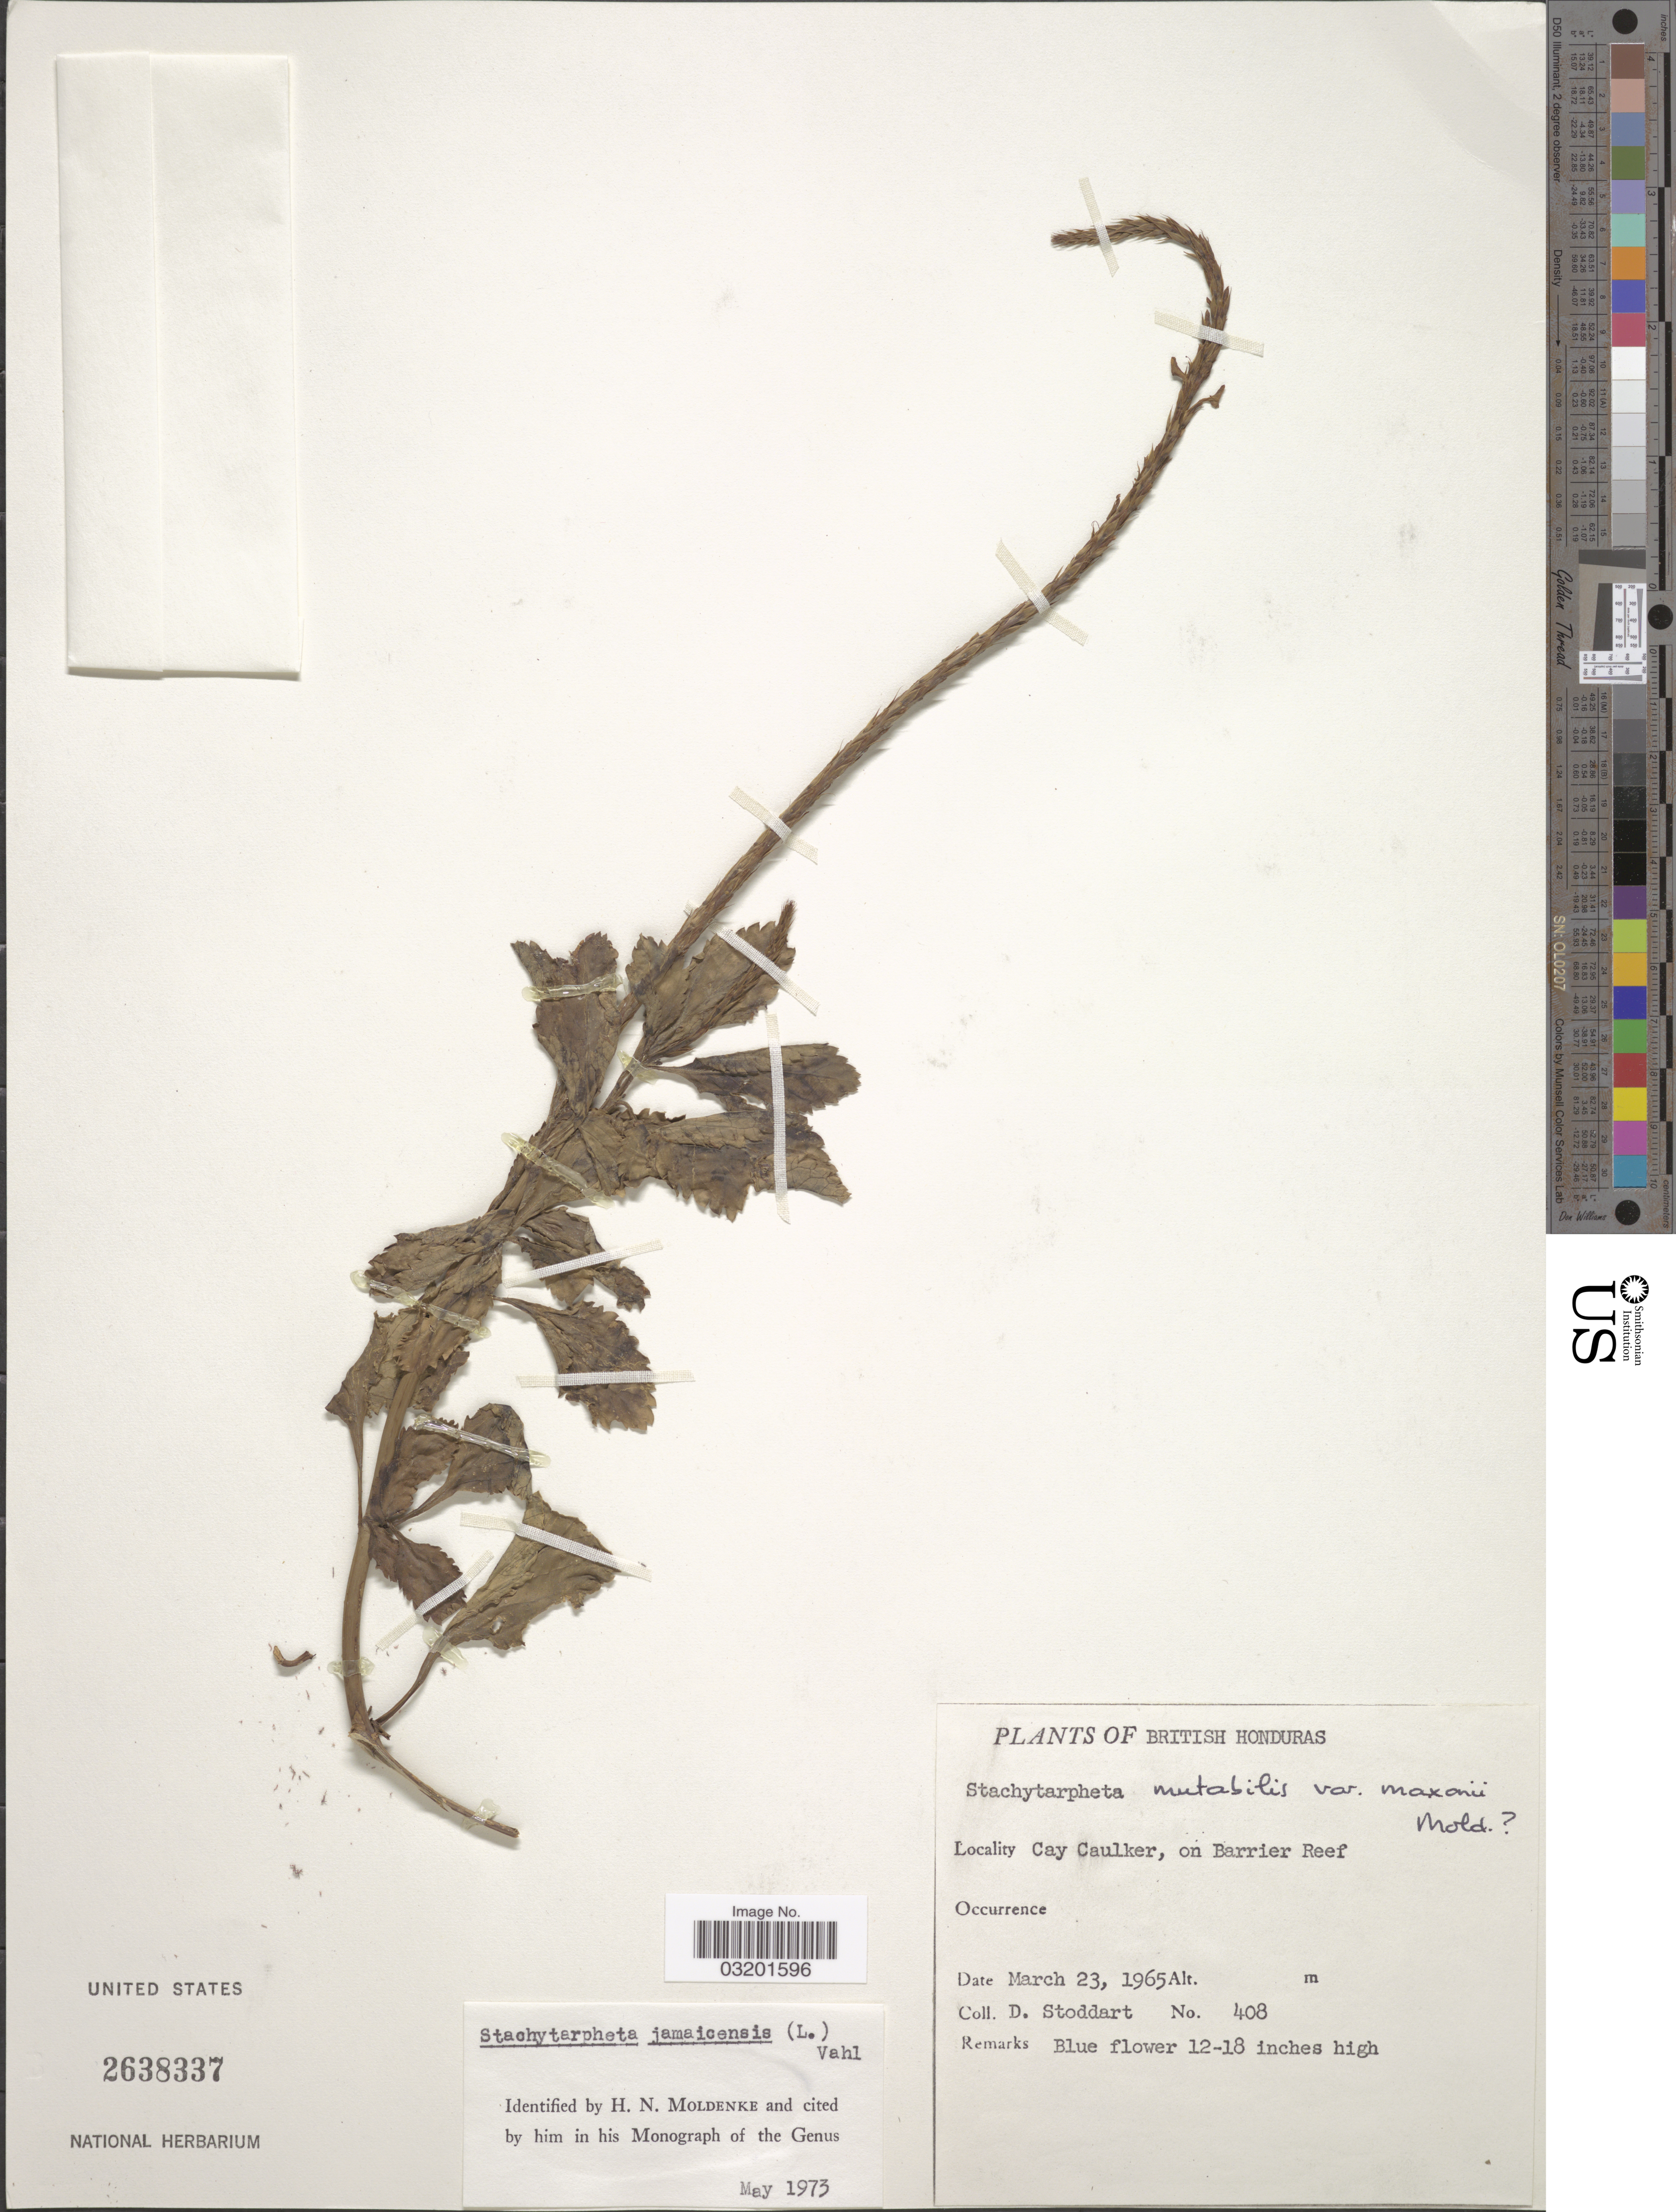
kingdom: Plantae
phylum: Tracheophyta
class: Magnoliopsida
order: Lamiales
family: Verbenaceae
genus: Stachytarpheta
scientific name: Stachytarpheta jamaicensis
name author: (L.) Vahl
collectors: D. Stoddart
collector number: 408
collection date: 1965-03-23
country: Belize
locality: British Honduras. Cay Caulker, on Barrier Reef.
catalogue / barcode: US 2638337